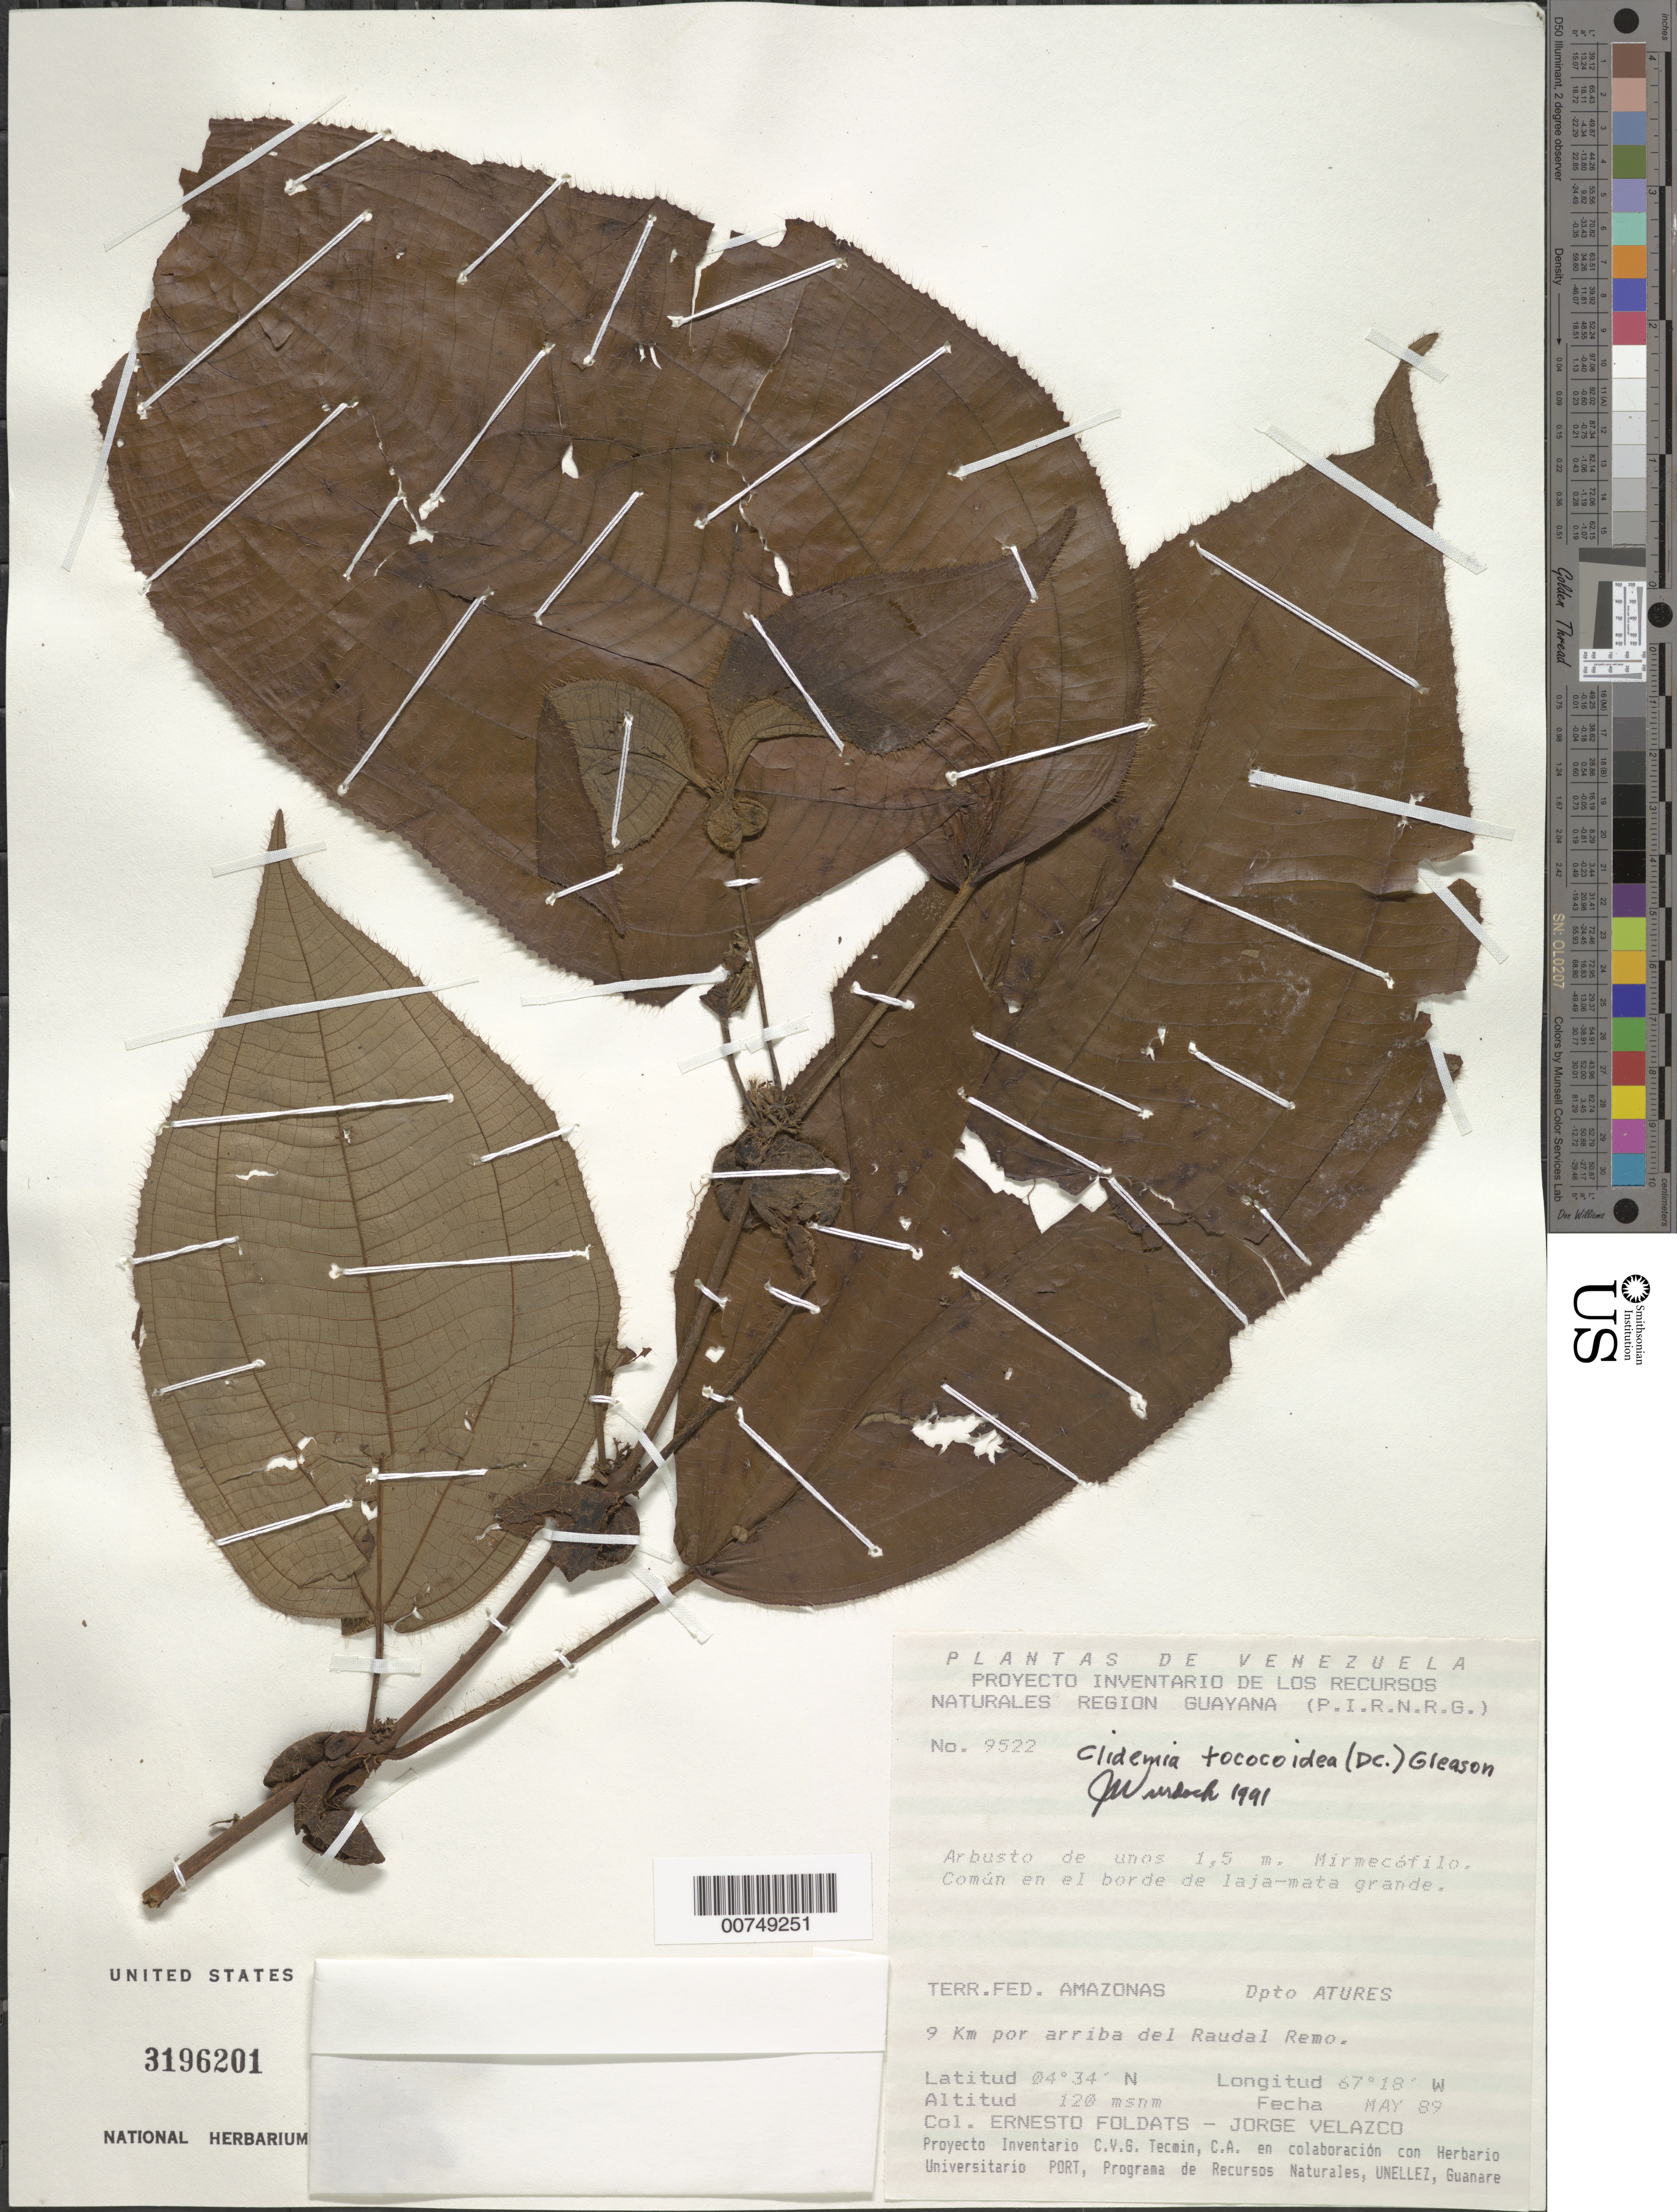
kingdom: Plantae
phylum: Tracheophyta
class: Magnoliopsida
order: Myrtales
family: Melastomataceae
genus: Clidemia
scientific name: Clidemia tococoidea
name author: (DC.) Gleason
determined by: Wurdack, John J., (US), US (UNITED STATES)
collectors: E. Foldats & J. Velazco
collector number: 9522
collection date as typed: May-89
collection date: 1989-05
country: Venezuela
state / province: Amazonas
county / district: Atures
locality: Raudal Remo, 9 km por arriba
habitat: Borde de laja-mata grande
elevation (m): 120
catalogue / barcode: US 3196201